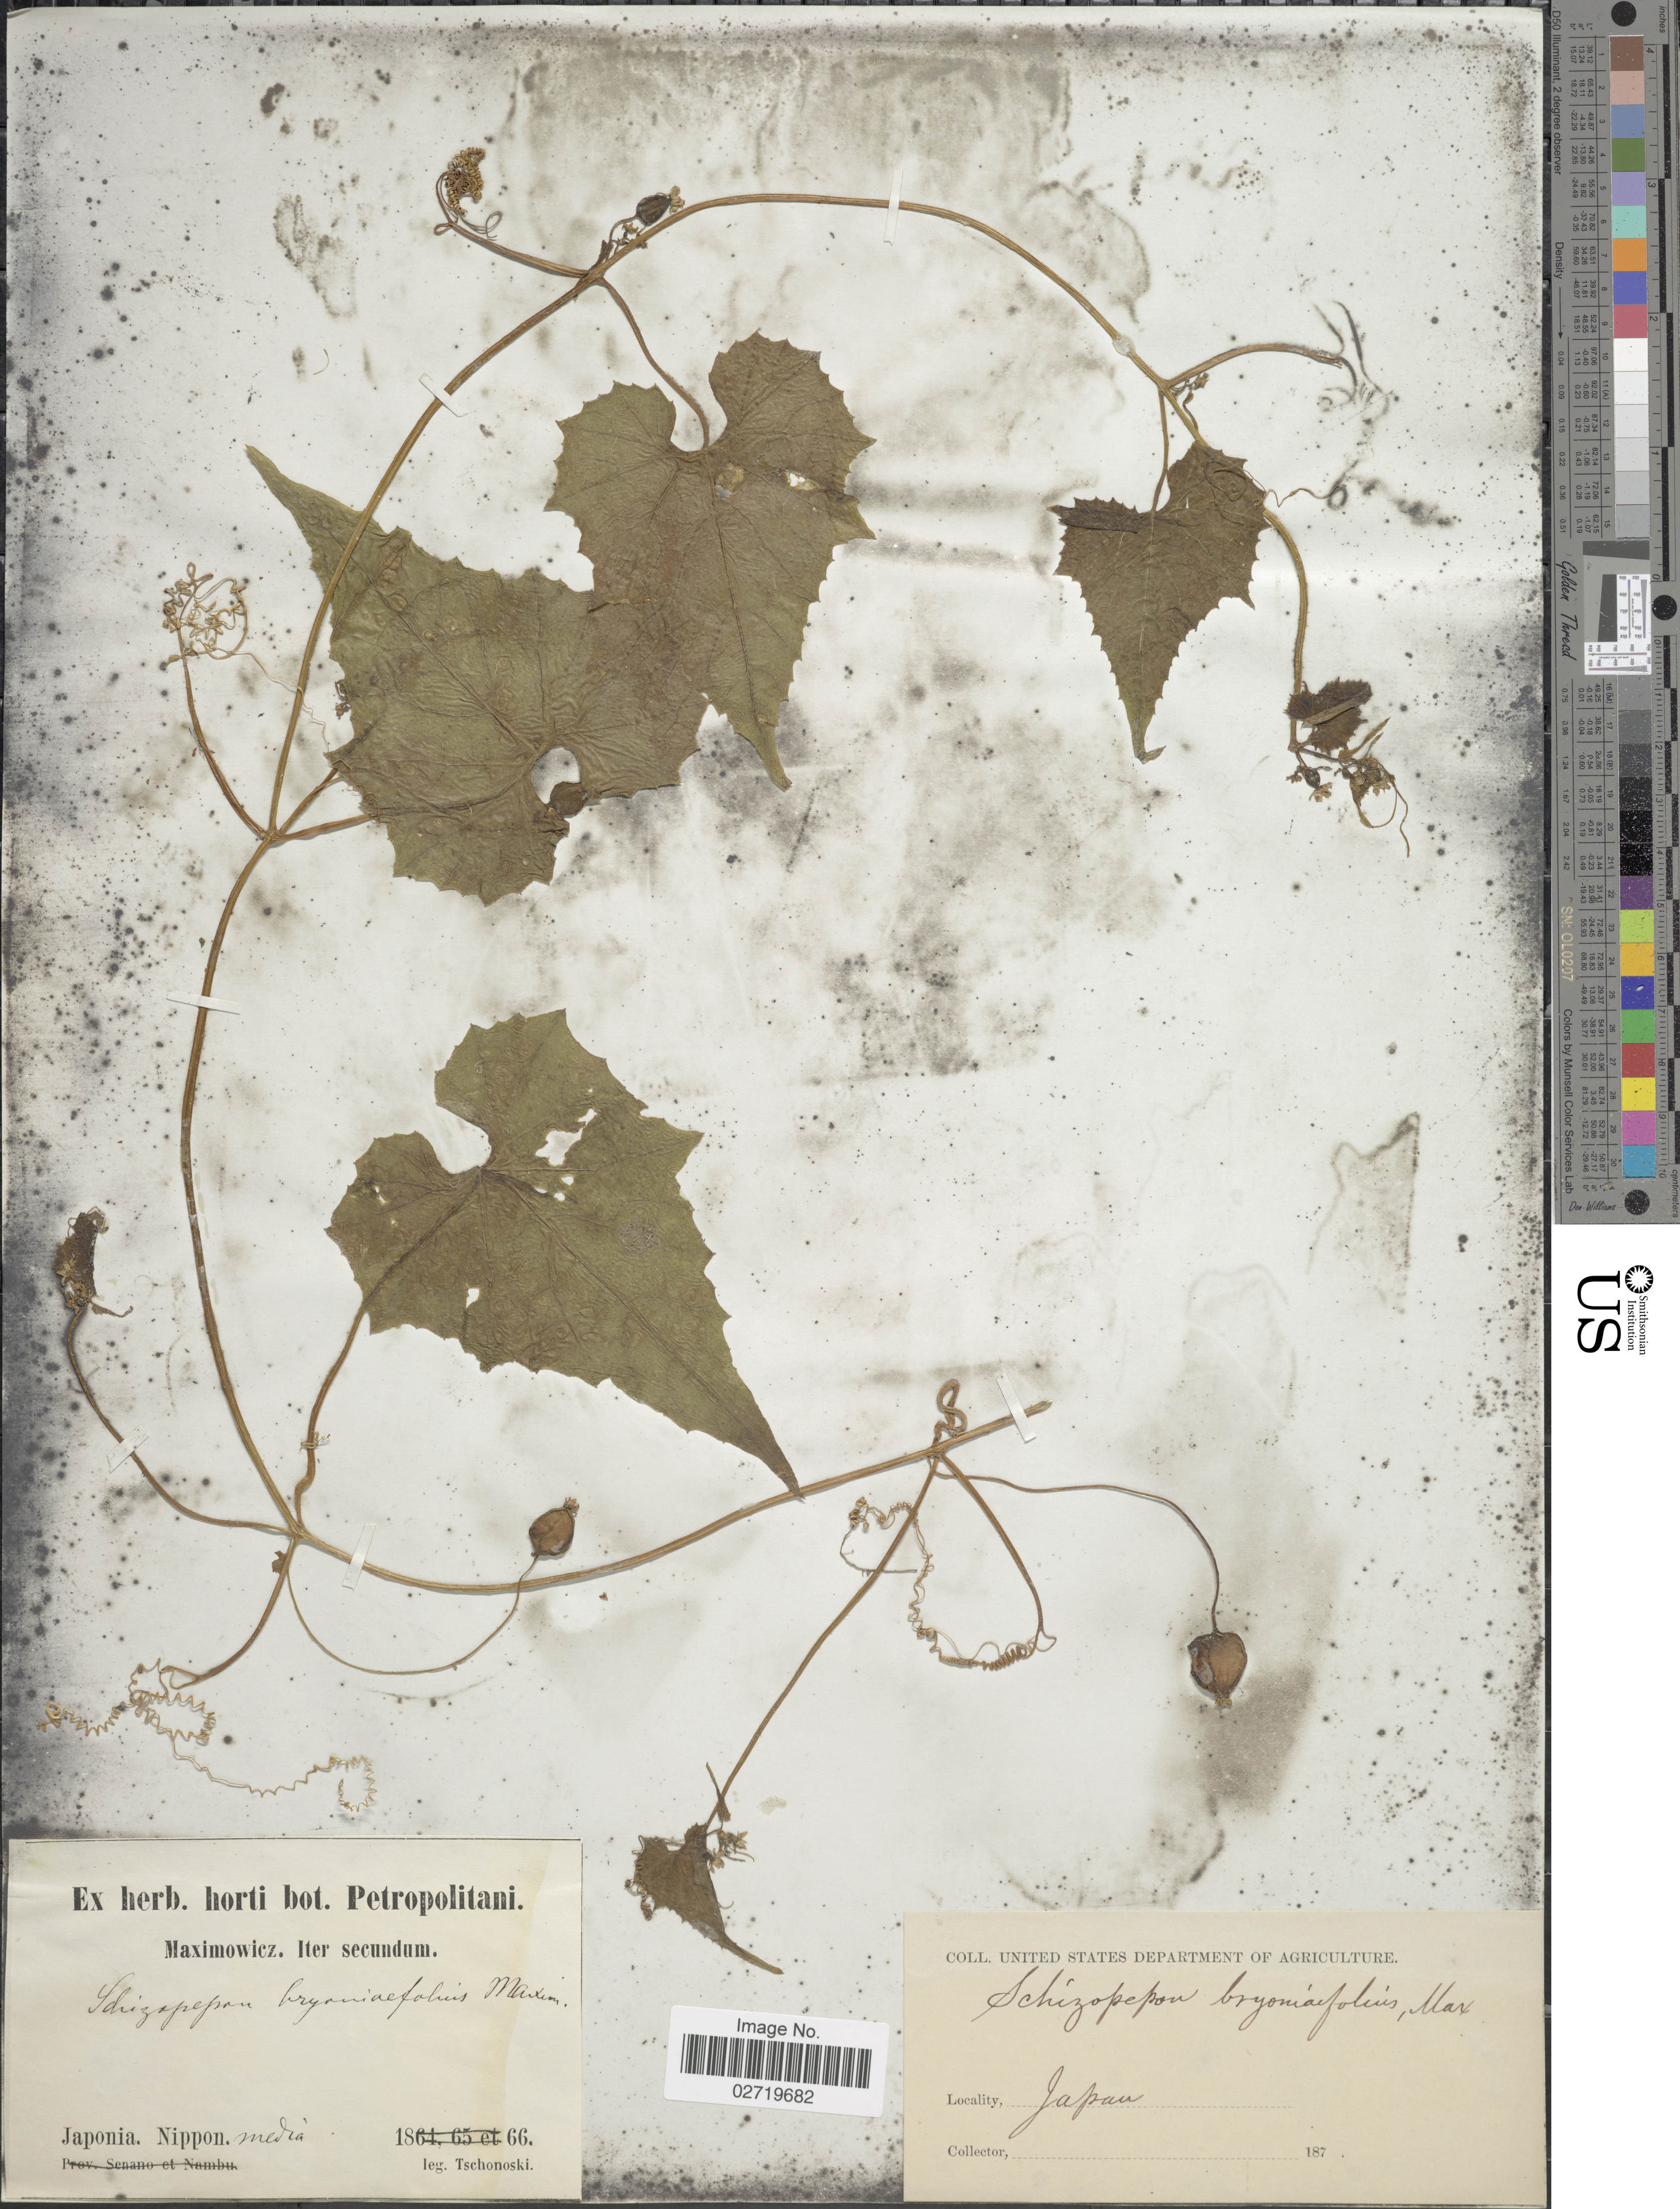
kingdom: Plantae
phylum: Tracheophyta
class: Magnoliopsida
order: Cucurbitales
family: Cucurbitaceae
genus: Schizopepon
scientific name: Schizopepon bryoniifolius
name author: Maxim.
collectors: -. Tschonoski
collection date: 1866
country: Japan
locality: Japonia. Nippon media.